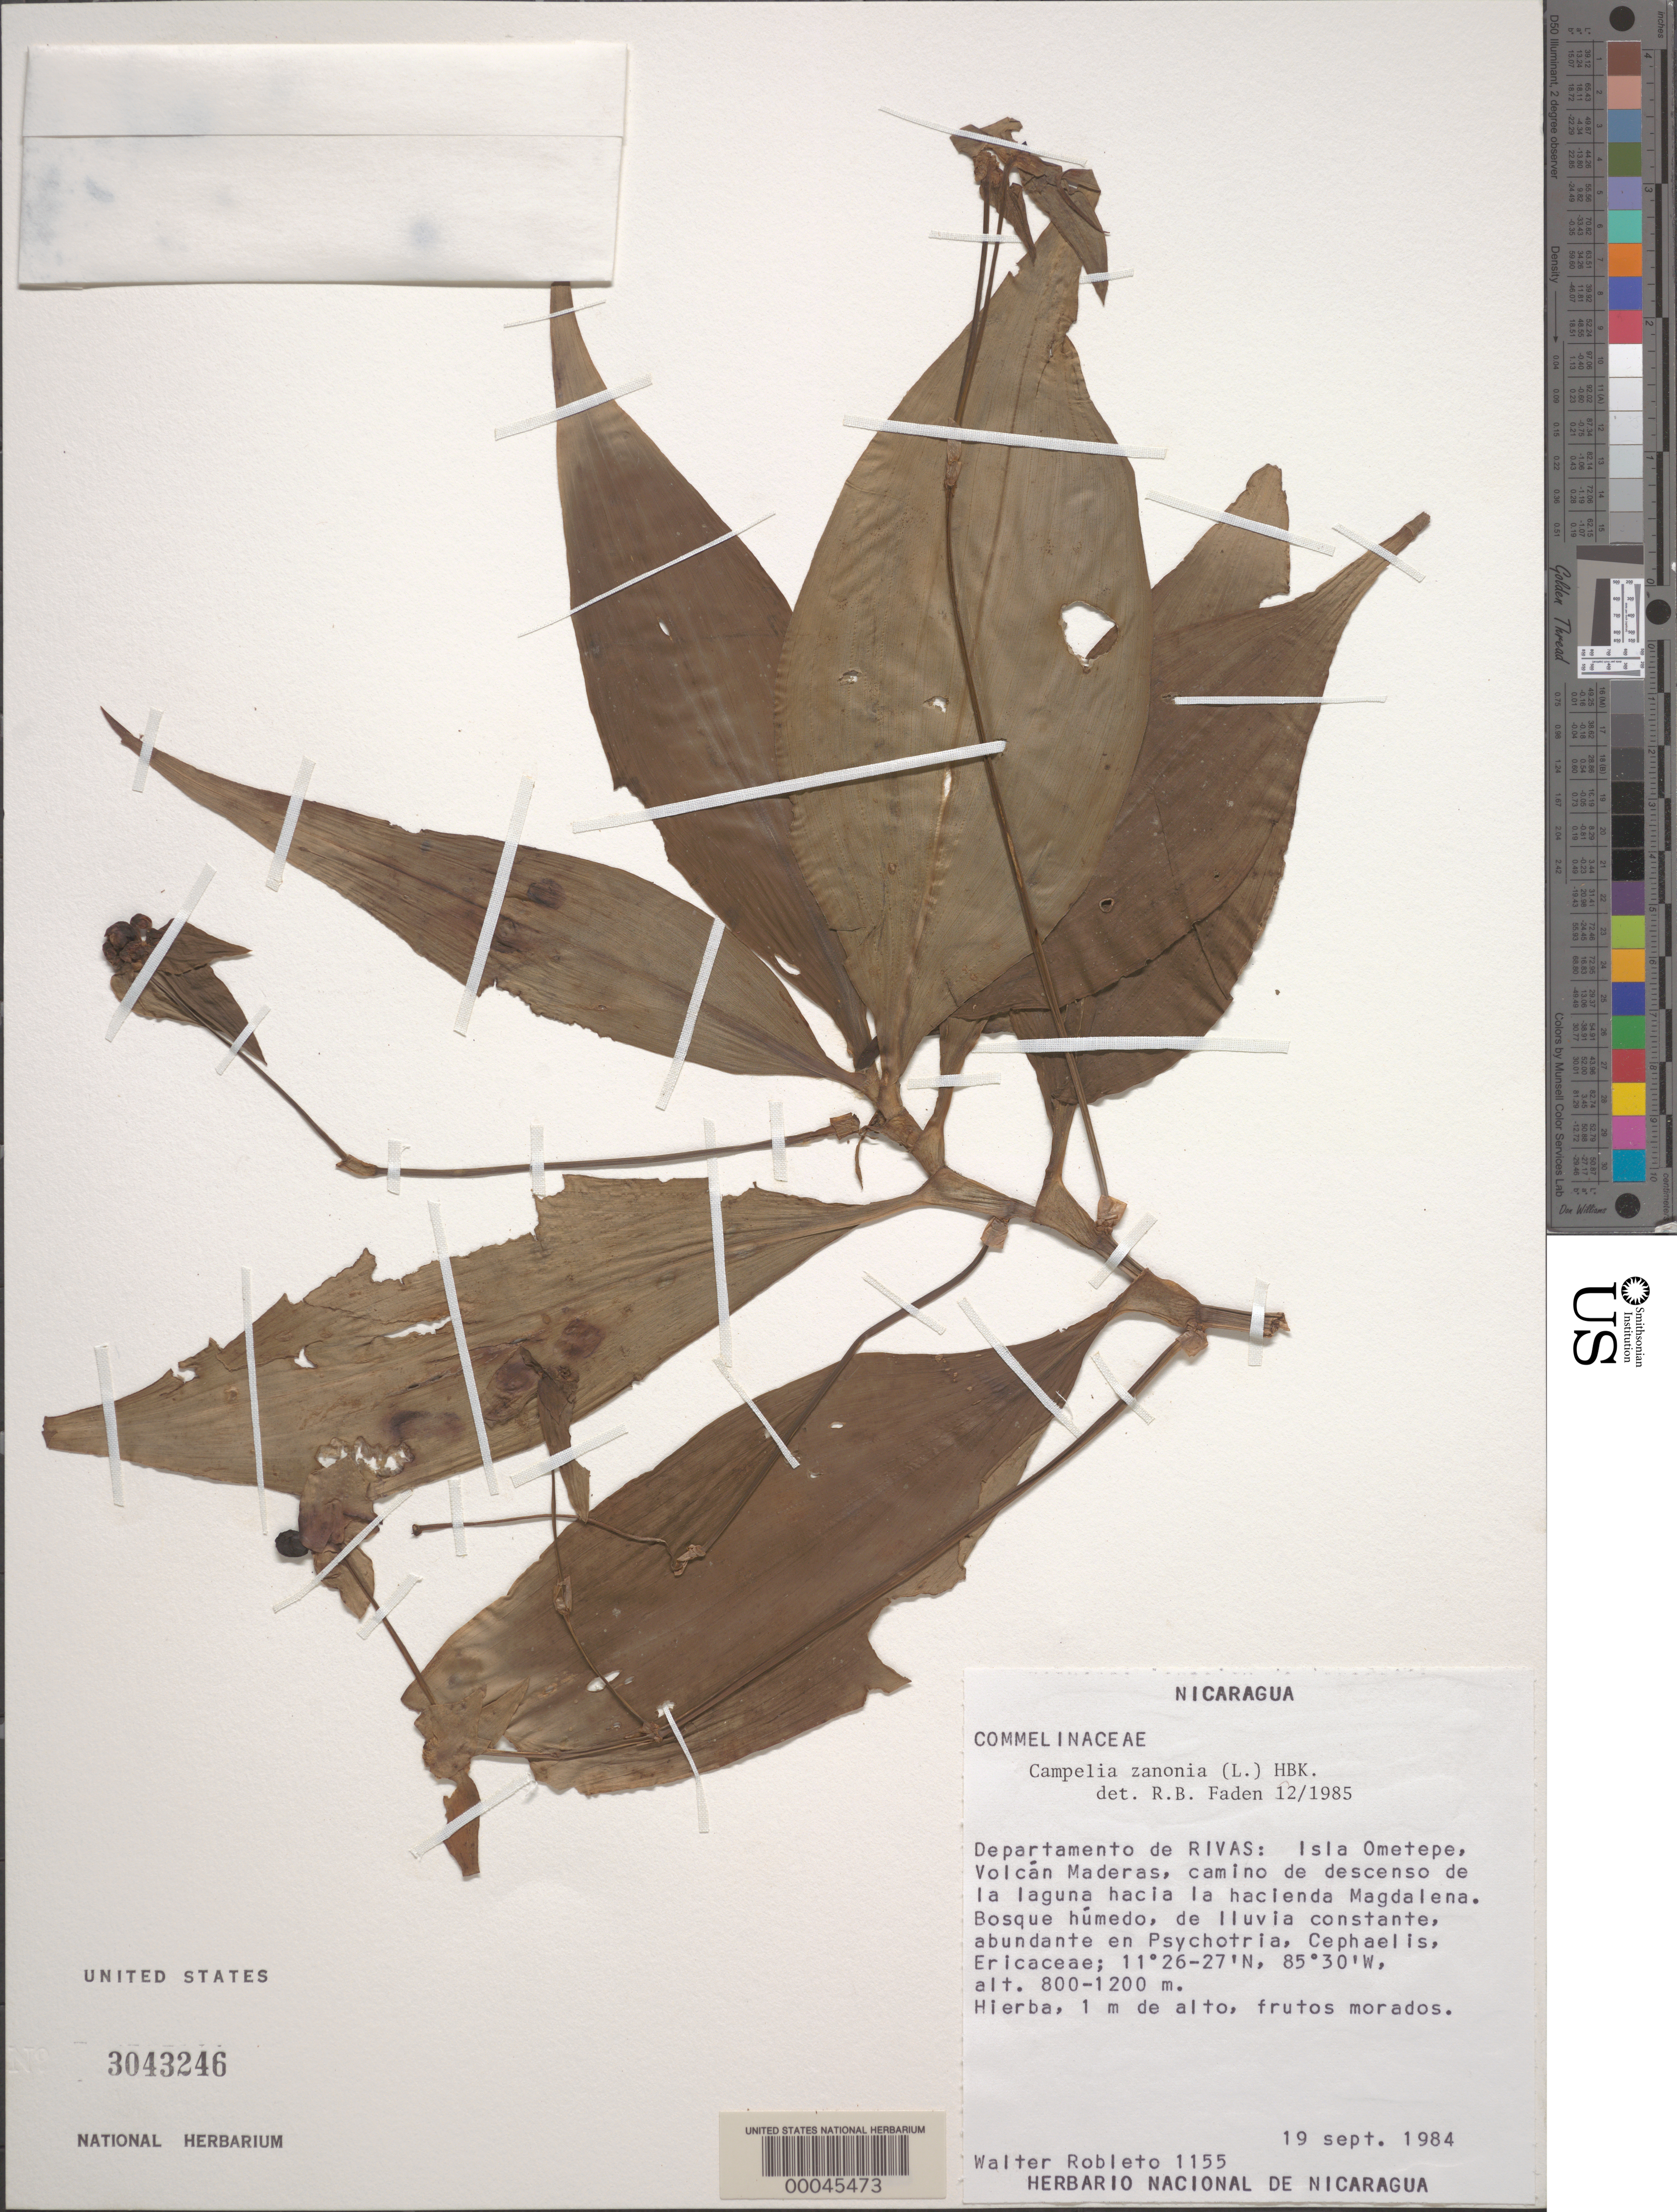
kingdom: Plantae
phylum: Tracheophyta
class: Liliopsida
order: Commelinales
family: Commelinaceae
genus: Tradescantia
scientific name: Tradescantia zanonia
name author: (L.) Sw.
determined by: Faden, Robert B., (US), Smithsonian Institution - National Museum of Natural History (UNITED STATES)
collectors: W. Robleto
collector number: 1155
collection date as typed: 19 Sep 1984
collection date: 1984-09-19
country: Nicaragua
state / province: Rivas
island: Isla de Ometepe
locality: Isla ometepe, volcan maderas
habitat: Roadside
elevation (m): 800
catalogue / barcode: US 3043246